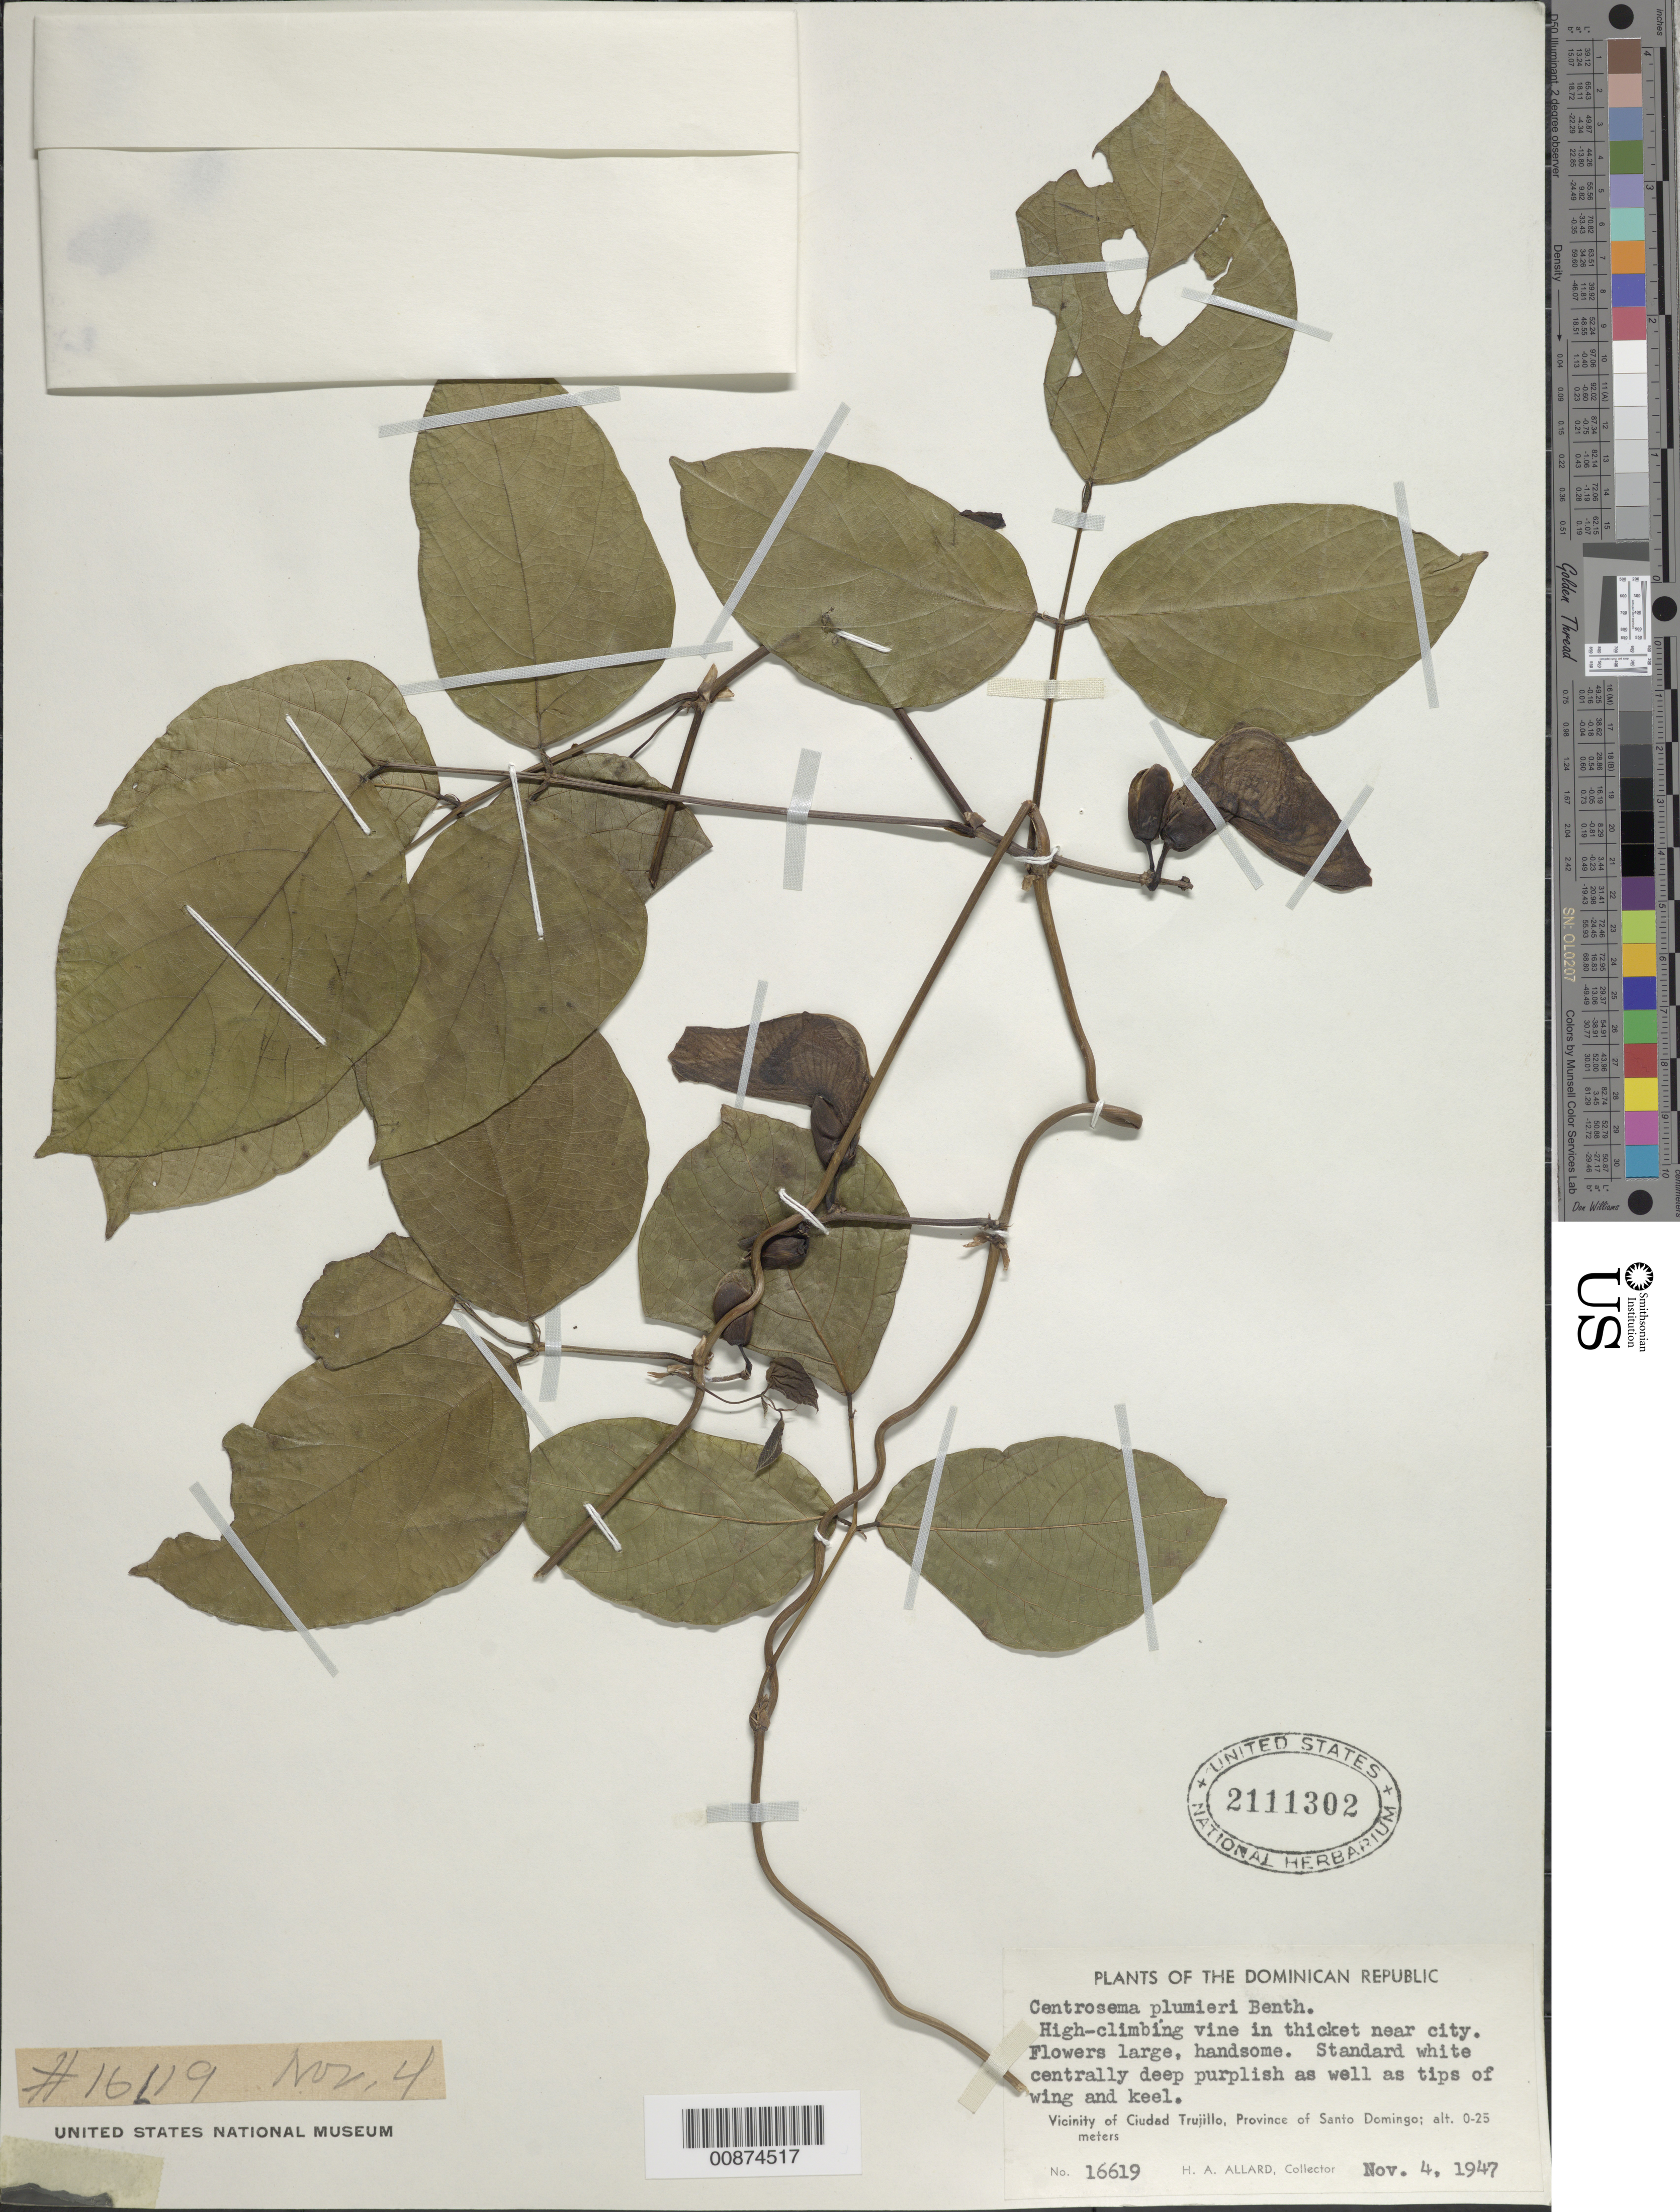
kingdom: Plantae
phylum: Tracheophyta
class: Magnoliopsida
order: Fabales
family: Fabaceae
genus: Centrosema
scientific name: Centrosema plumieri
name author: (Turpin ex Pers.) Benth.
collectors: H. A. Allard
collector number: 16619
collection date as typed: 04 Nov 1947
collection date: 1947-11-04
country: Dominican Republic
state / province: Distrito Nacional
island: Hispaniola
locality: Near Ciudad Trujillo, Province of Santo Domingo (obsolete).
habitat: In thicket.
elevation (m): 0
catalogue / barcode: US 2111302